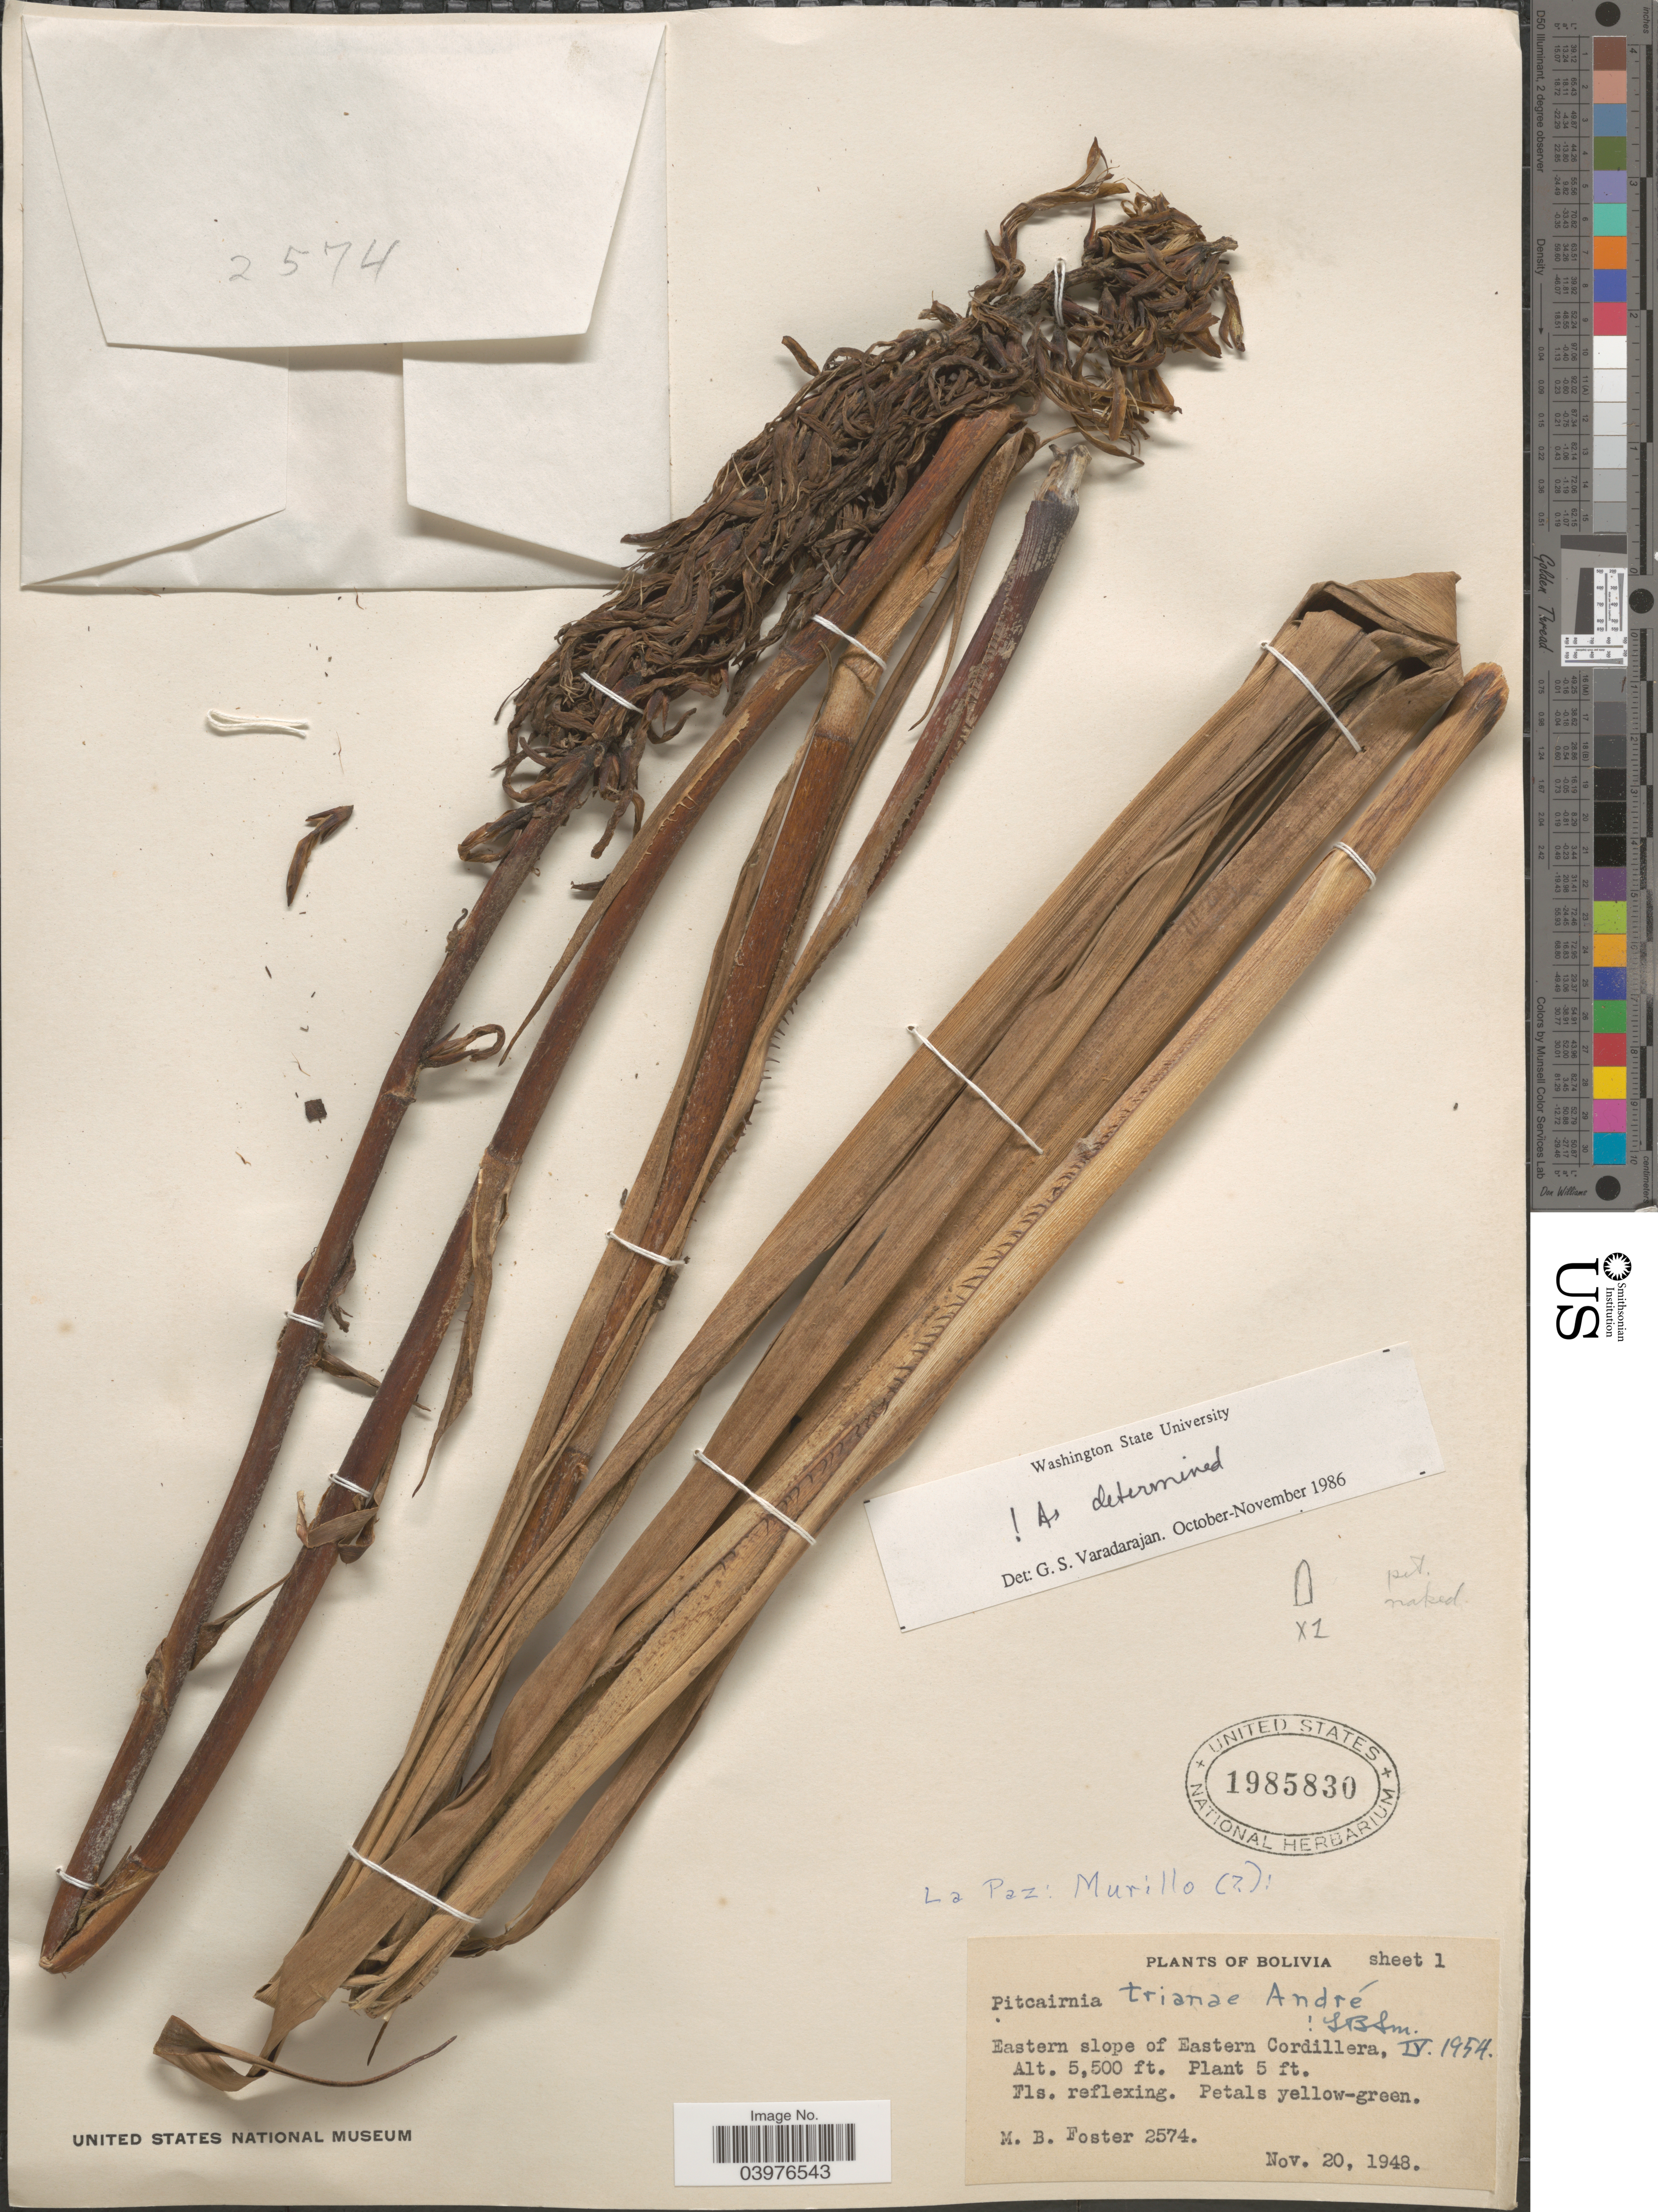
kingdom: Plantae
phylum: Tracheophyta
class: Liliopsida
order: Poales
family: Bromeliaceae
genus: Pitcairnia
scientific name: Pitcairnia trianae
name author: André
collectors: M. B. Foster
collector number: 2574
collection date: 1948-11-20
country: Bolivia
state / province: La Paz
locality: Murillo ( [unsure placement]): Eastern slope of Eastern Cordillera.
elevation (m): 1676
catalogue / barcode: US 1985830